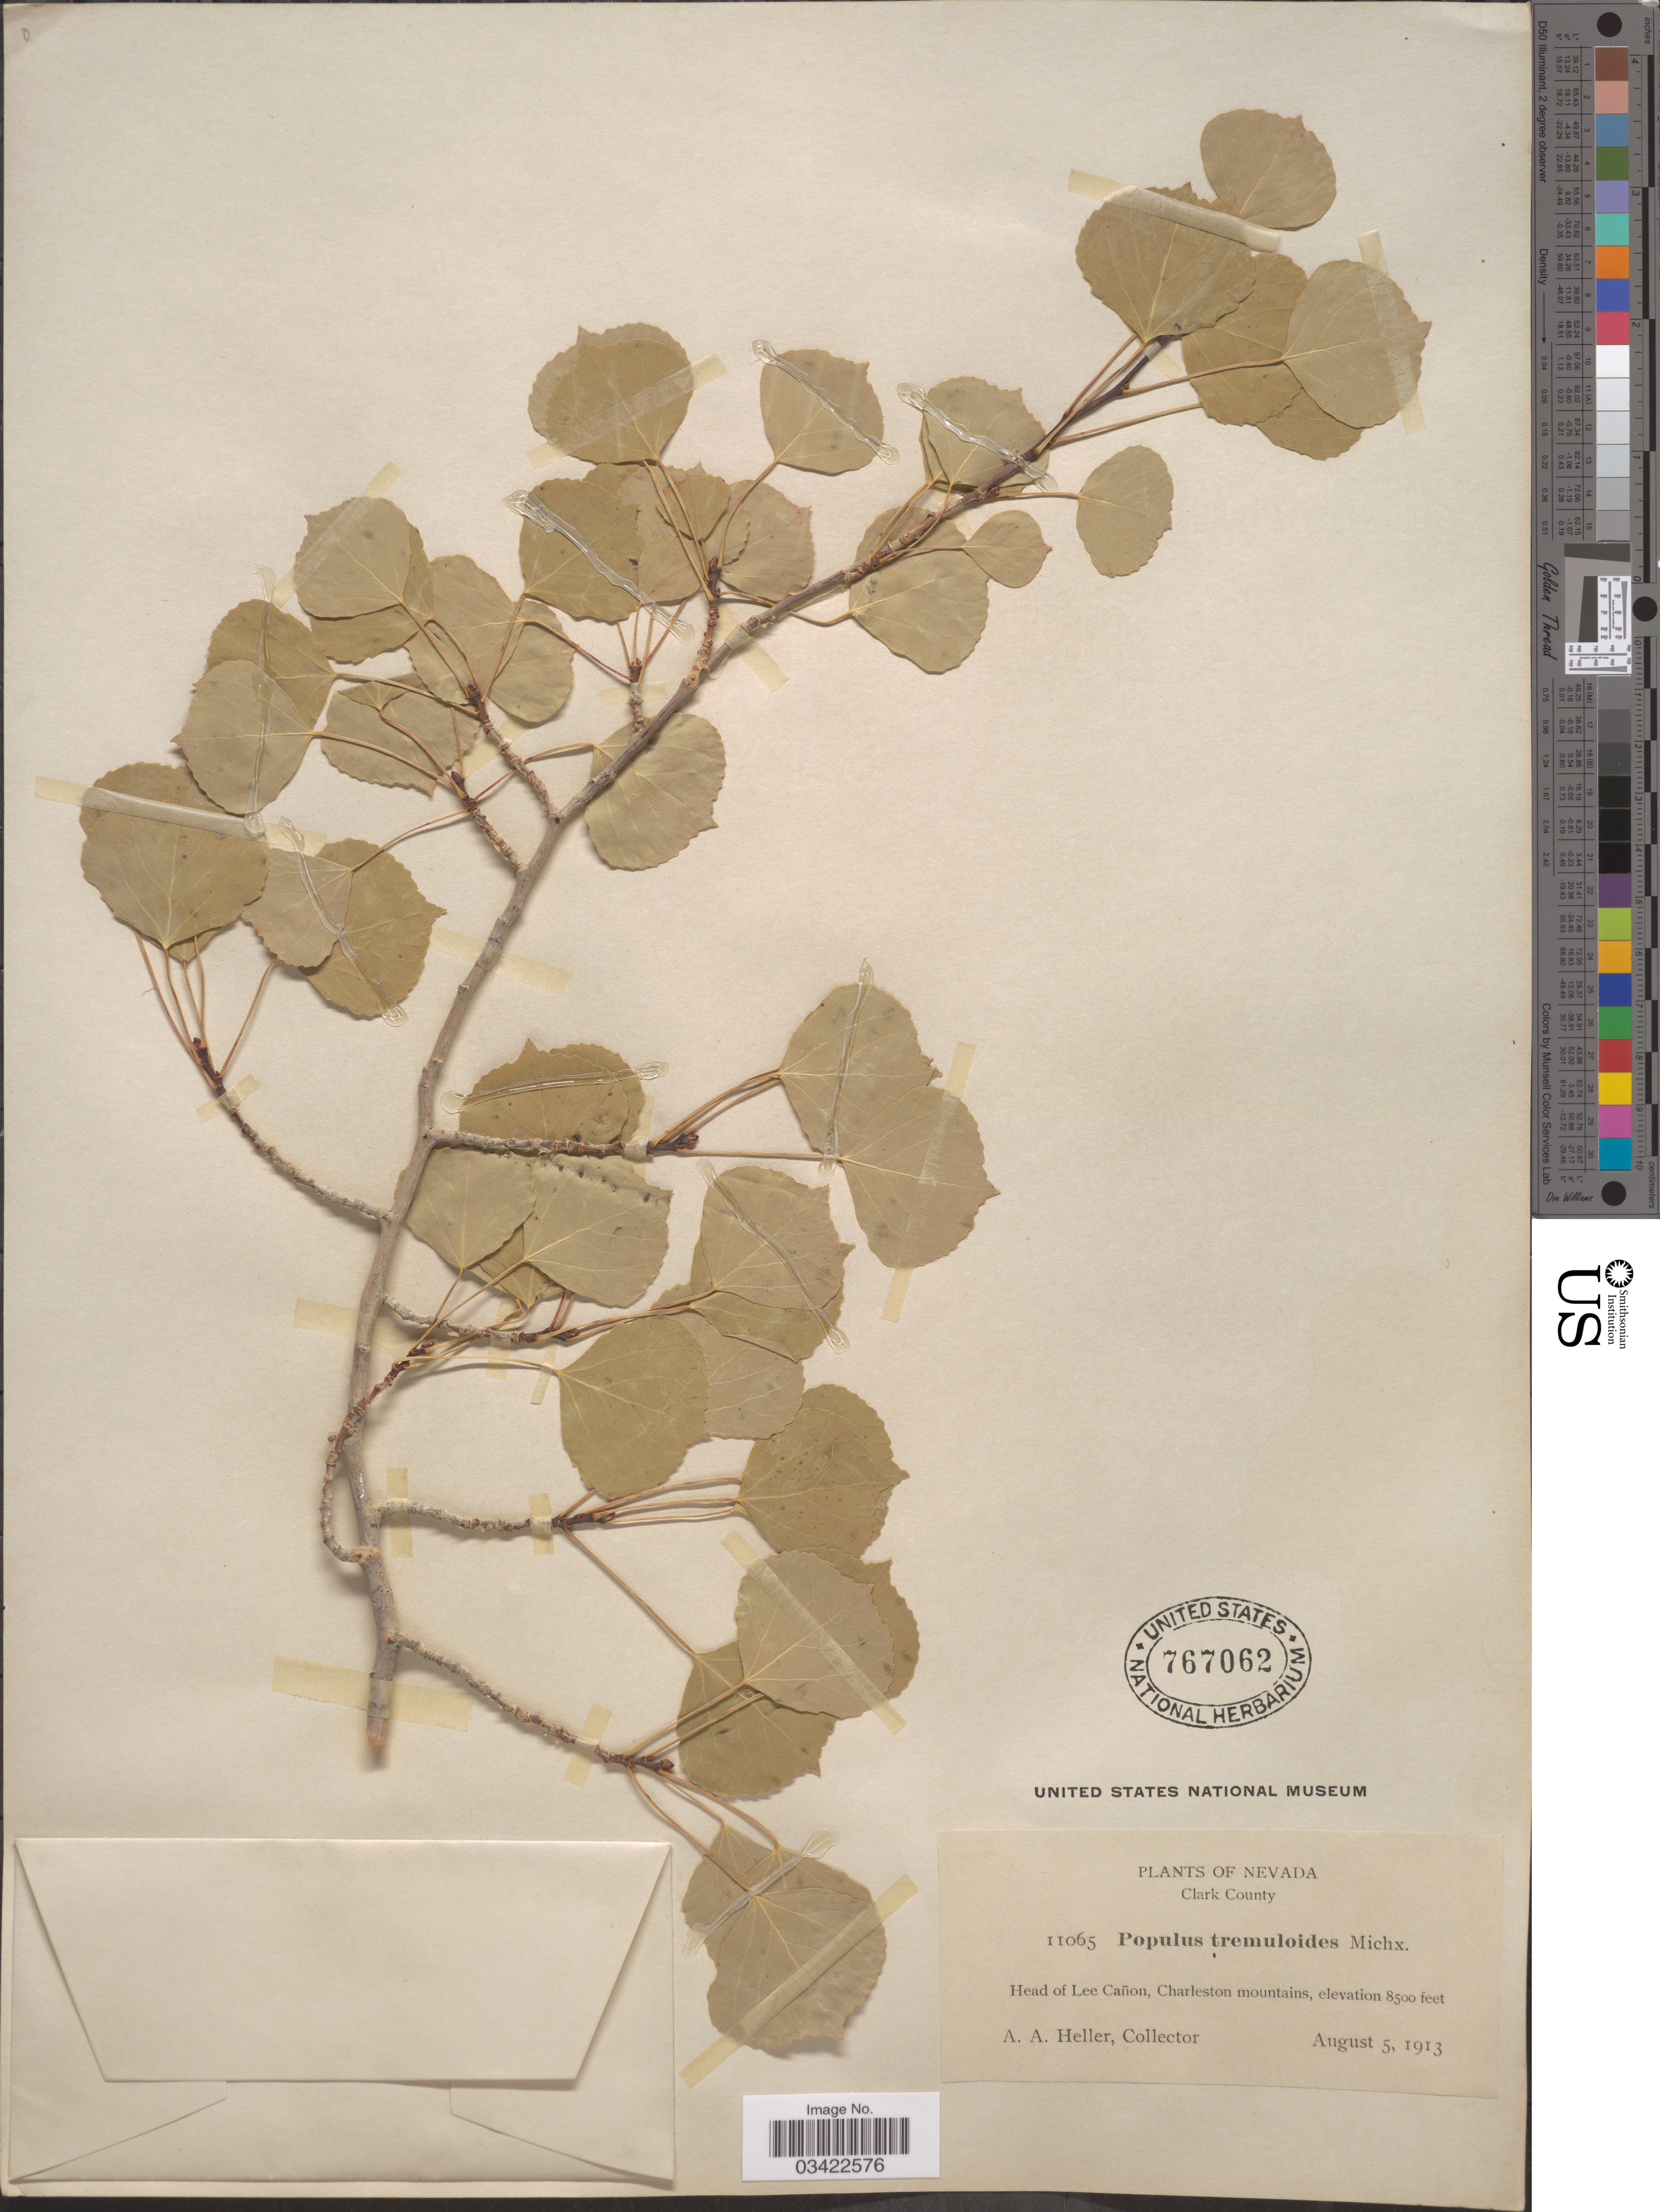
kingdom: Plantae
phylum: Tracheophyta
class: Magnoliopsida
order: Malpighiales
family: Salicaceae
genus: Populus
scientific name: Populus tremuloides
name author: Michx.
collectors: A. A. Heller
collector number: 11065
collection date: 1913-08-05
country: United States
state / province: Nevada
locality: Clark County. Head of Lee Cañon, Charleston mountains.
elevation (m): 2591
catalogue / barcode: US 767062